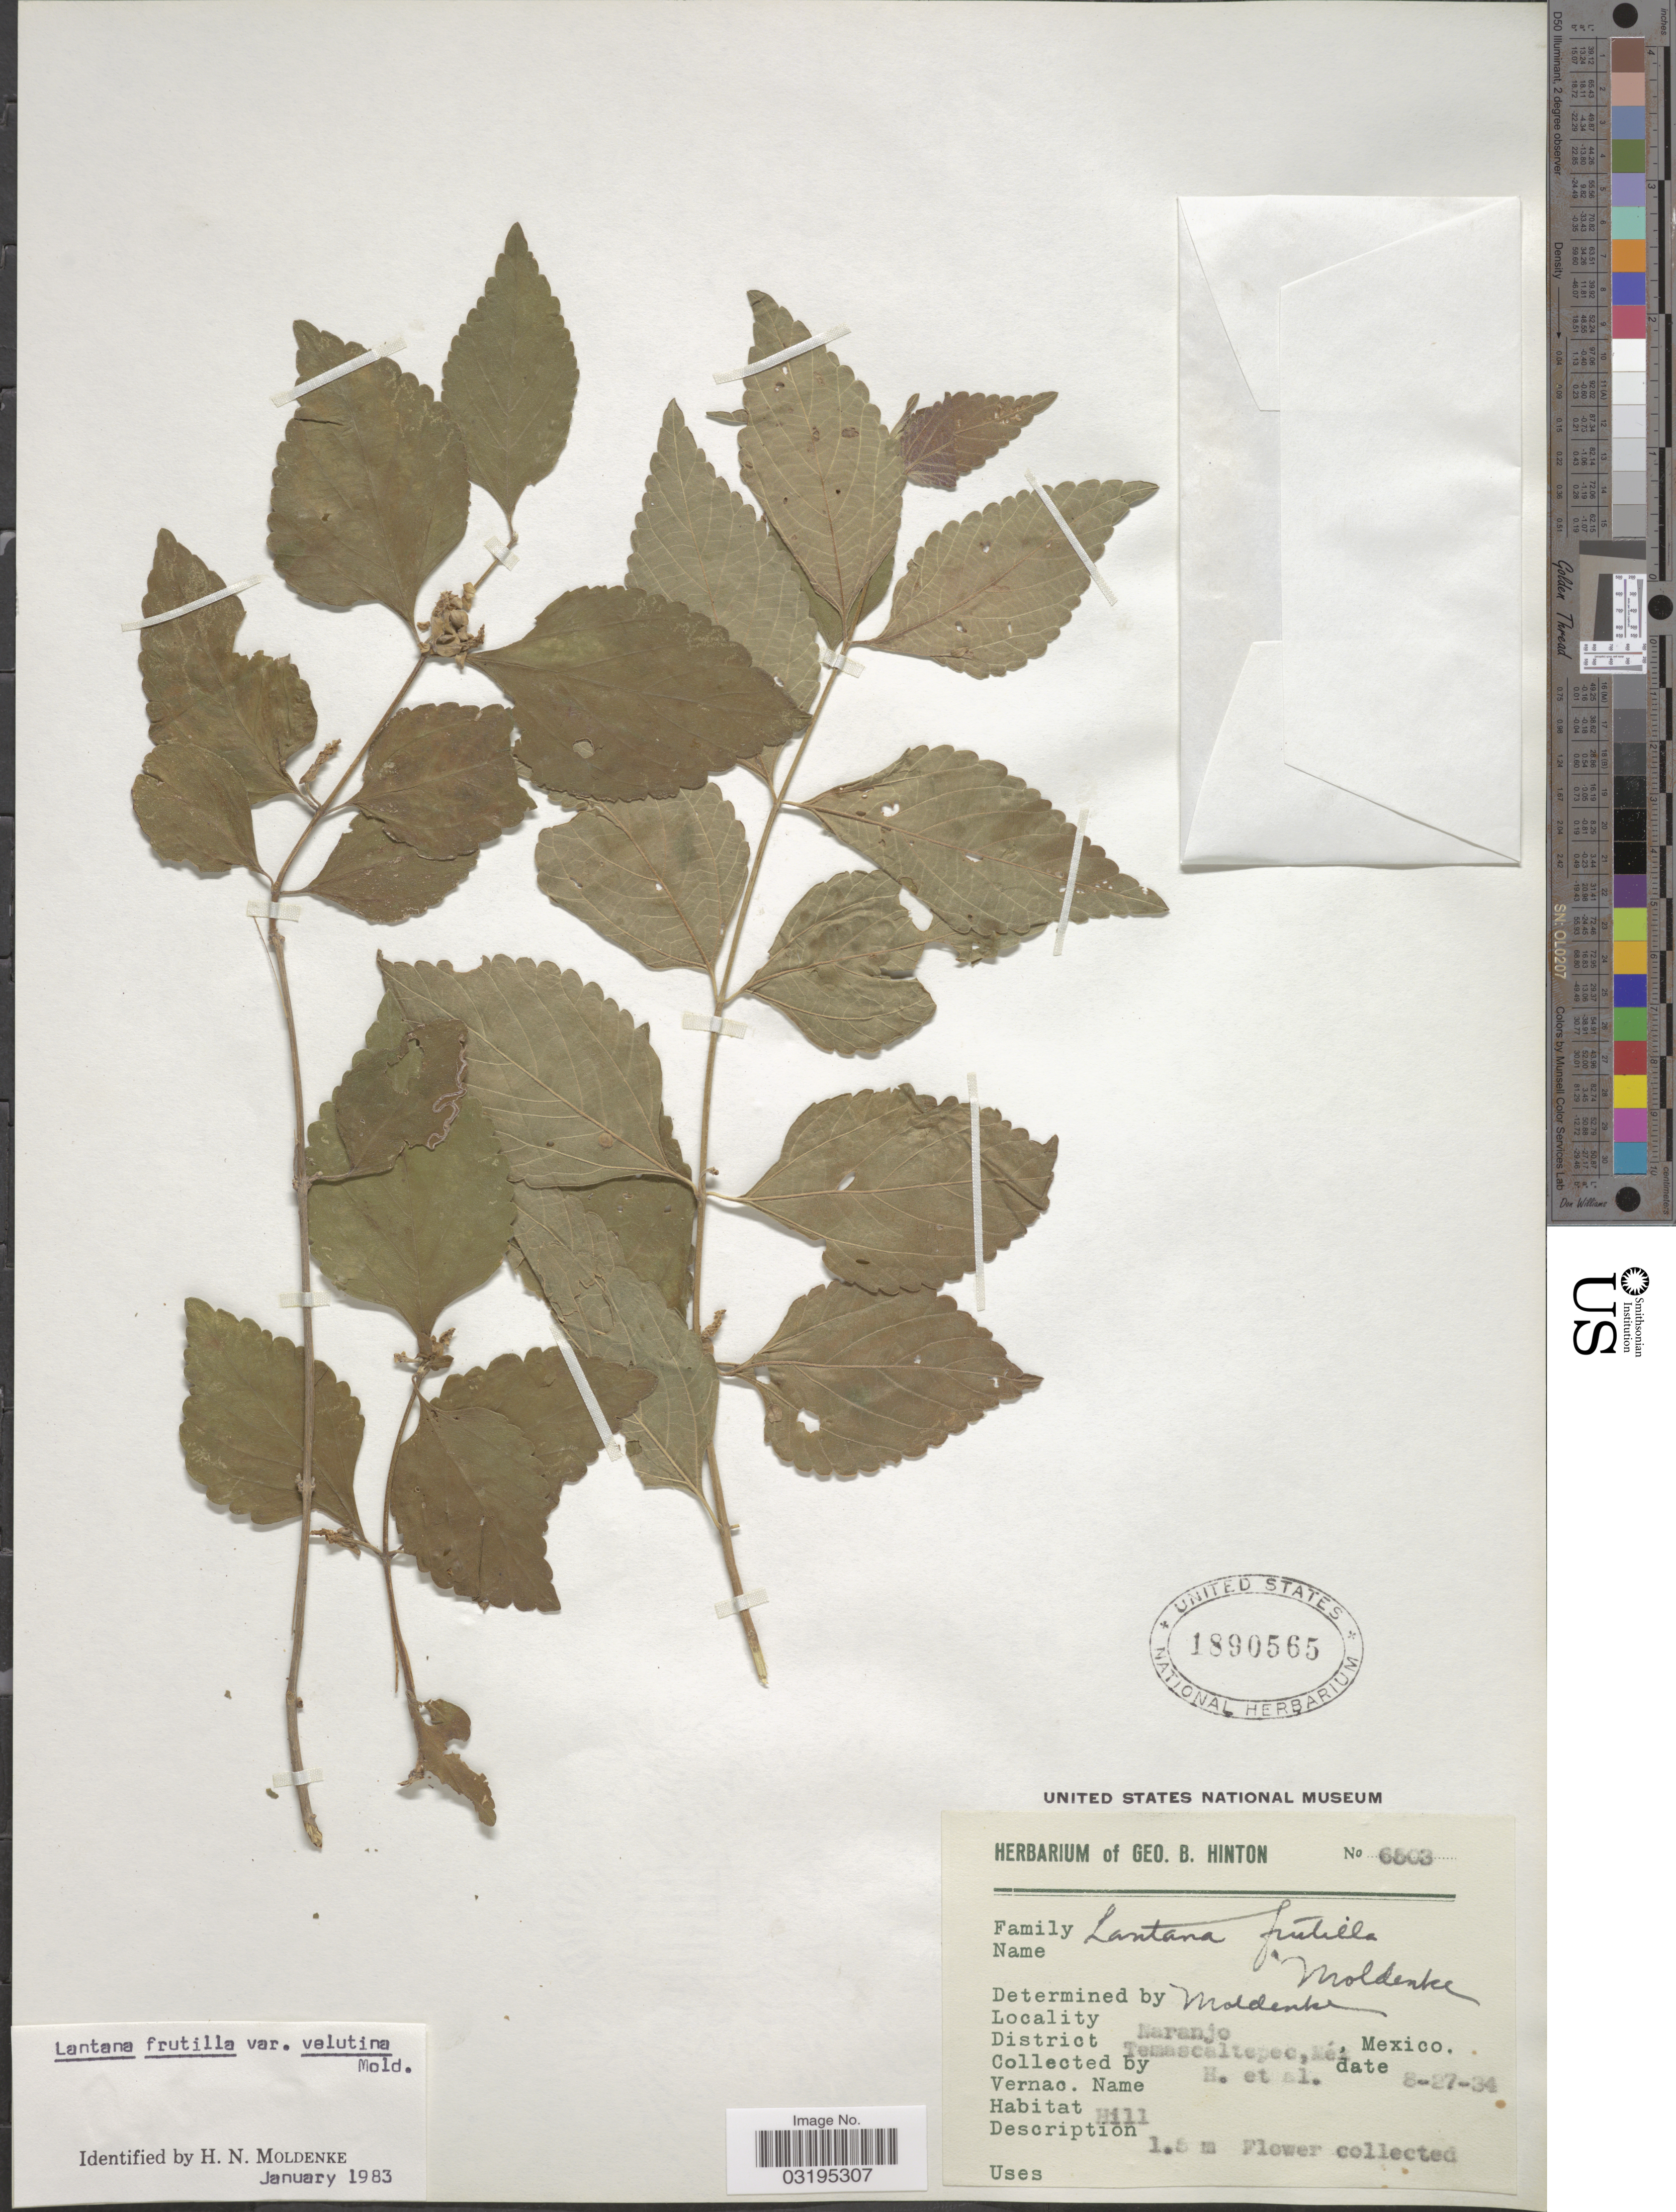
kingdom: Plantae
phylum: Tracheophyta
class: Magnoliopsida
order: Lamiales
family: Verbenaceae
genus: Lantana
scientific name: Lantana frutilla var. velutina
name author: Moldenke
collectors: G. B. Hinton & et al.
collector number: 6503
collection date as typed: Transcribed d/m/y: 27/8/34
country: Mexico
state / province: México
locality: Naranjo. District Temascaltepec.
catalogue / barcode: US 1890565